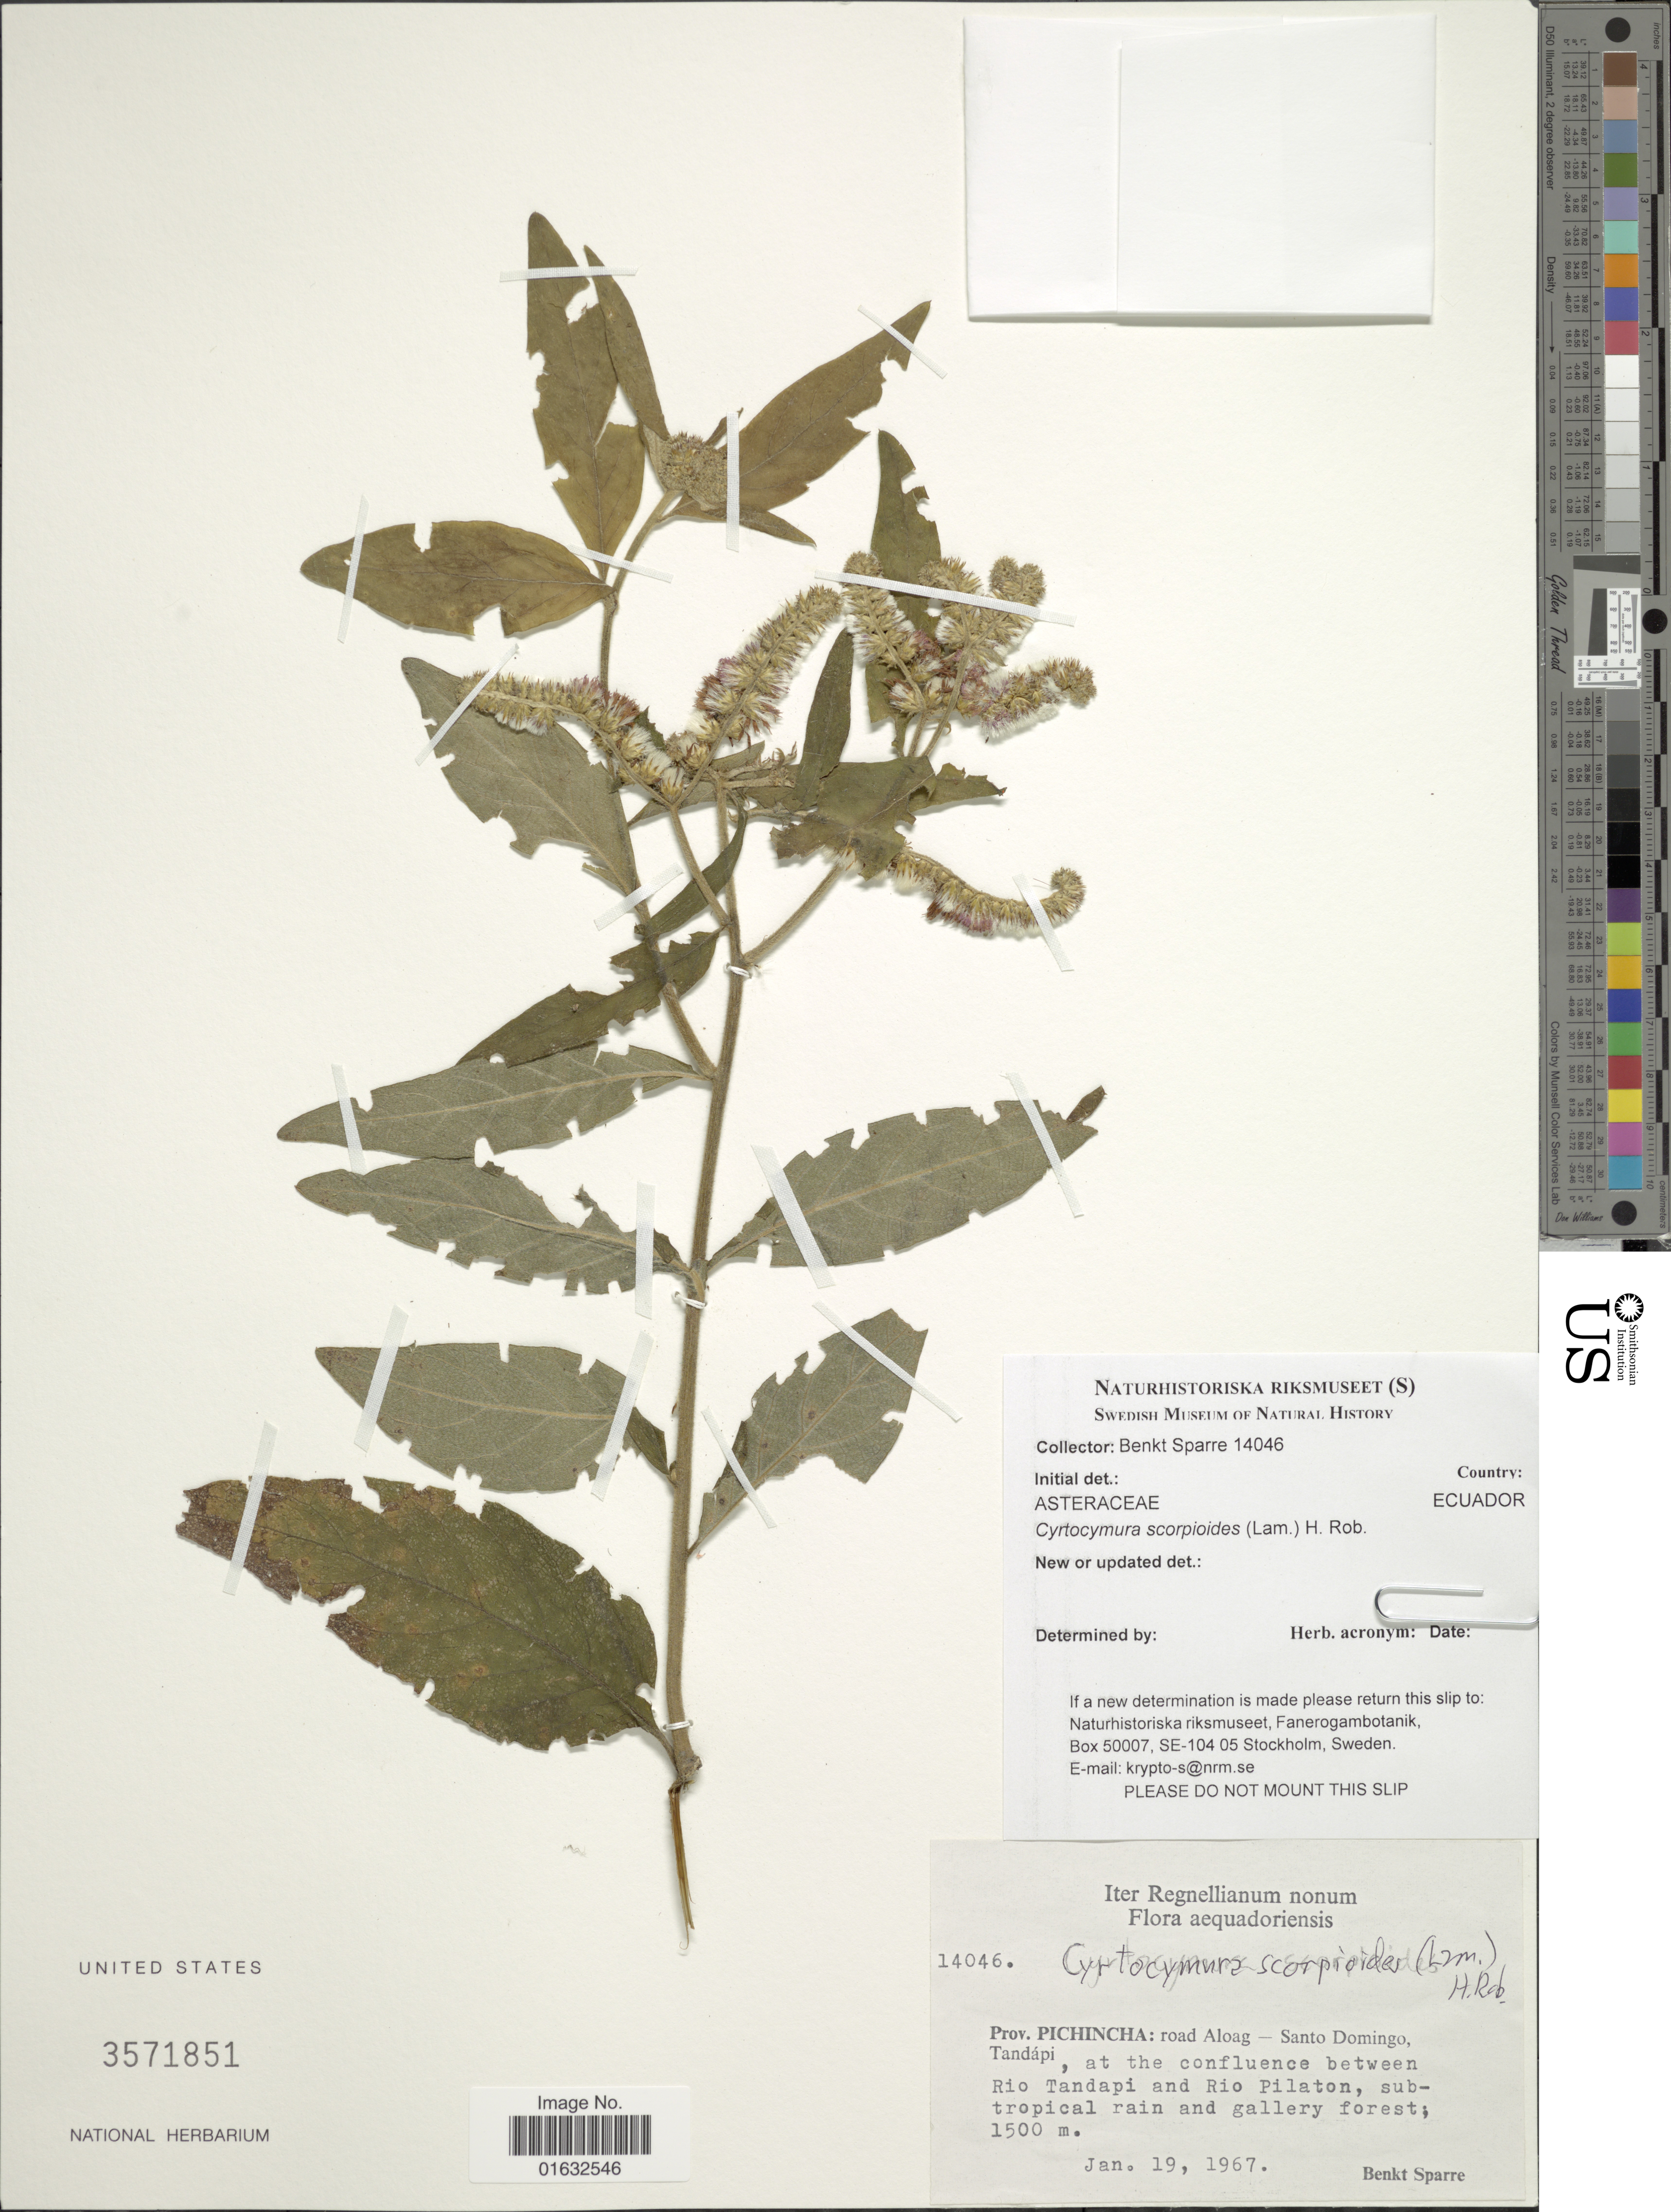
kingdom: Plantae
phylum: Tracheophyta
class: Magnoliopsida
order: Asterales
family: Asteraceae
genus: Cyrtocymura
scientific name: Cyrtocymura scorpioides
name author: (Lam.) H. Rob.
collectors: B. Sparre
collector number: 14046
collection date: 1967-01-19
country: Ecuador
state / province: Pichincha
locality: Road Aloag - Santo Domingo, Tandápi, at the confluence between Rio Tandapi and Rio Pilaton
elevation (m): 1500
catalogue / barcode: US 3571851